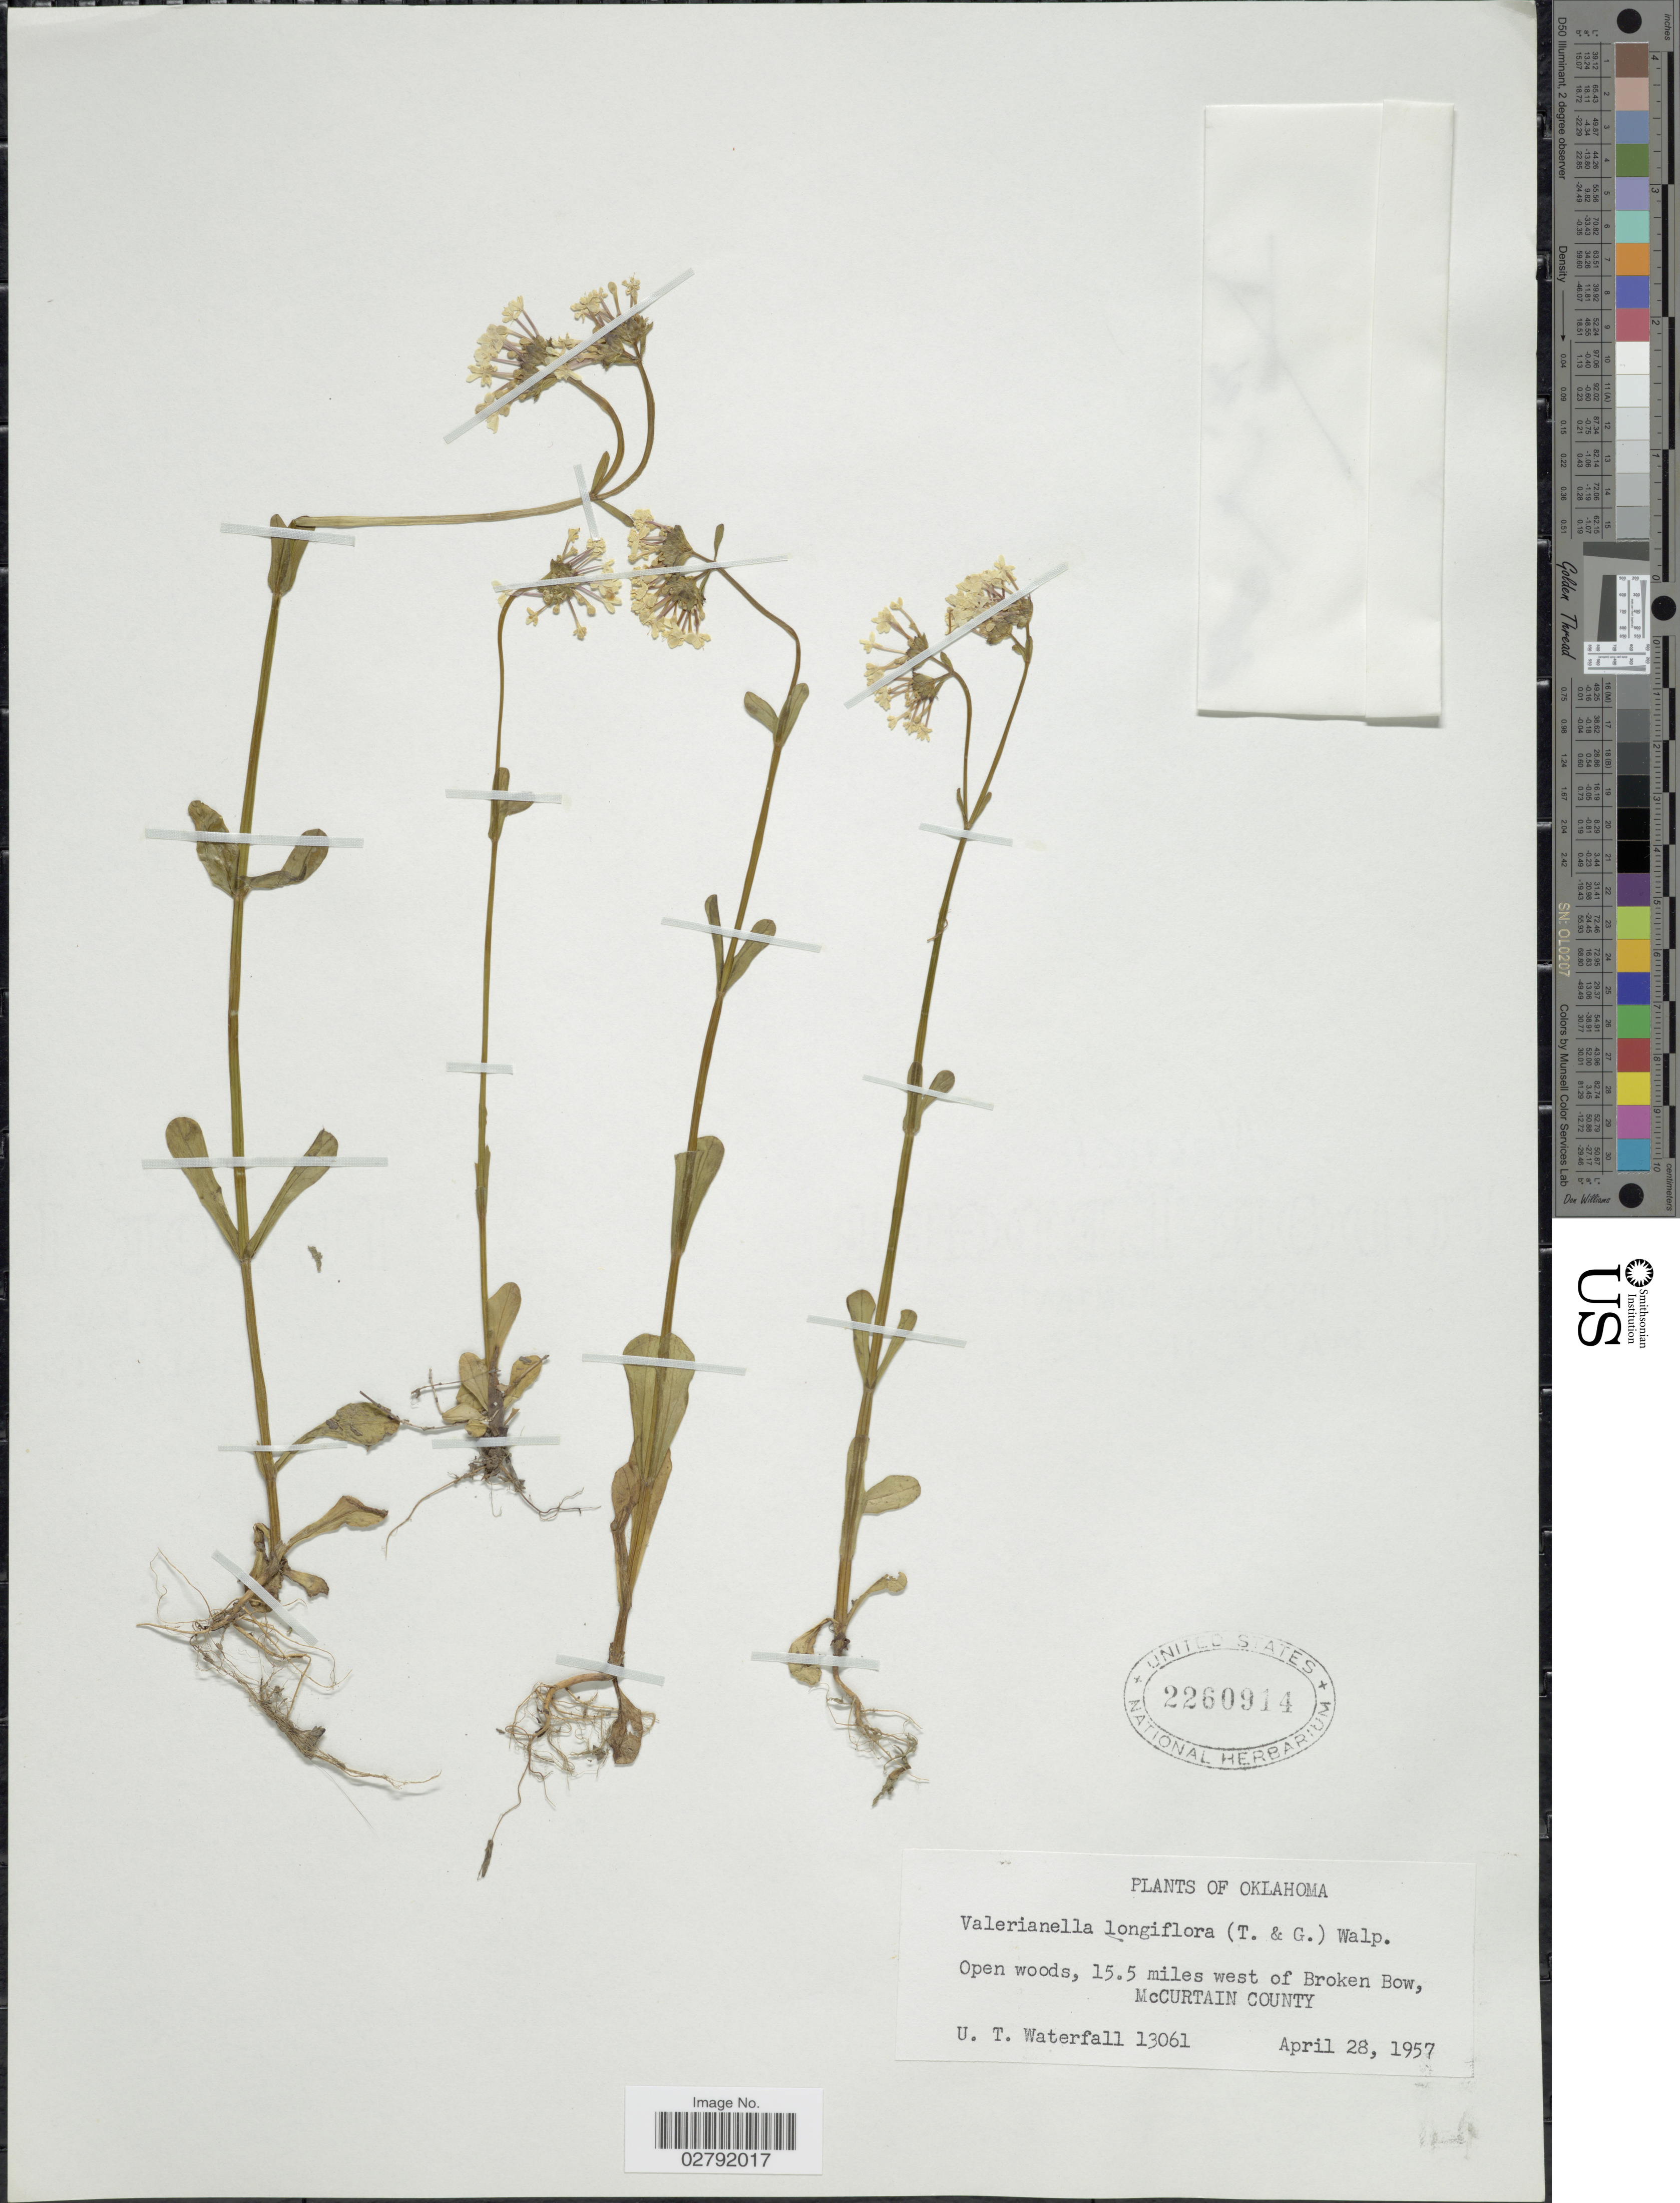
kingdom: Plantae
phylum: Tracheophyta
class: Magnoliopsida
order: Dipsacales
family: Caprifoliaceae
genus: Valerianella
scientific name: Valerianella longiflora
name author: (Torr. & A. Gray) Walp.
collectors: U. T. Waterfall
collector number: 13061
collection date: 1957-04-28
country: United States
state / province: Oklahoma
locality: Open woods, 15.5 miles west of Broken Bow, McCurtain County.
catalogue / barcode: US 2260914